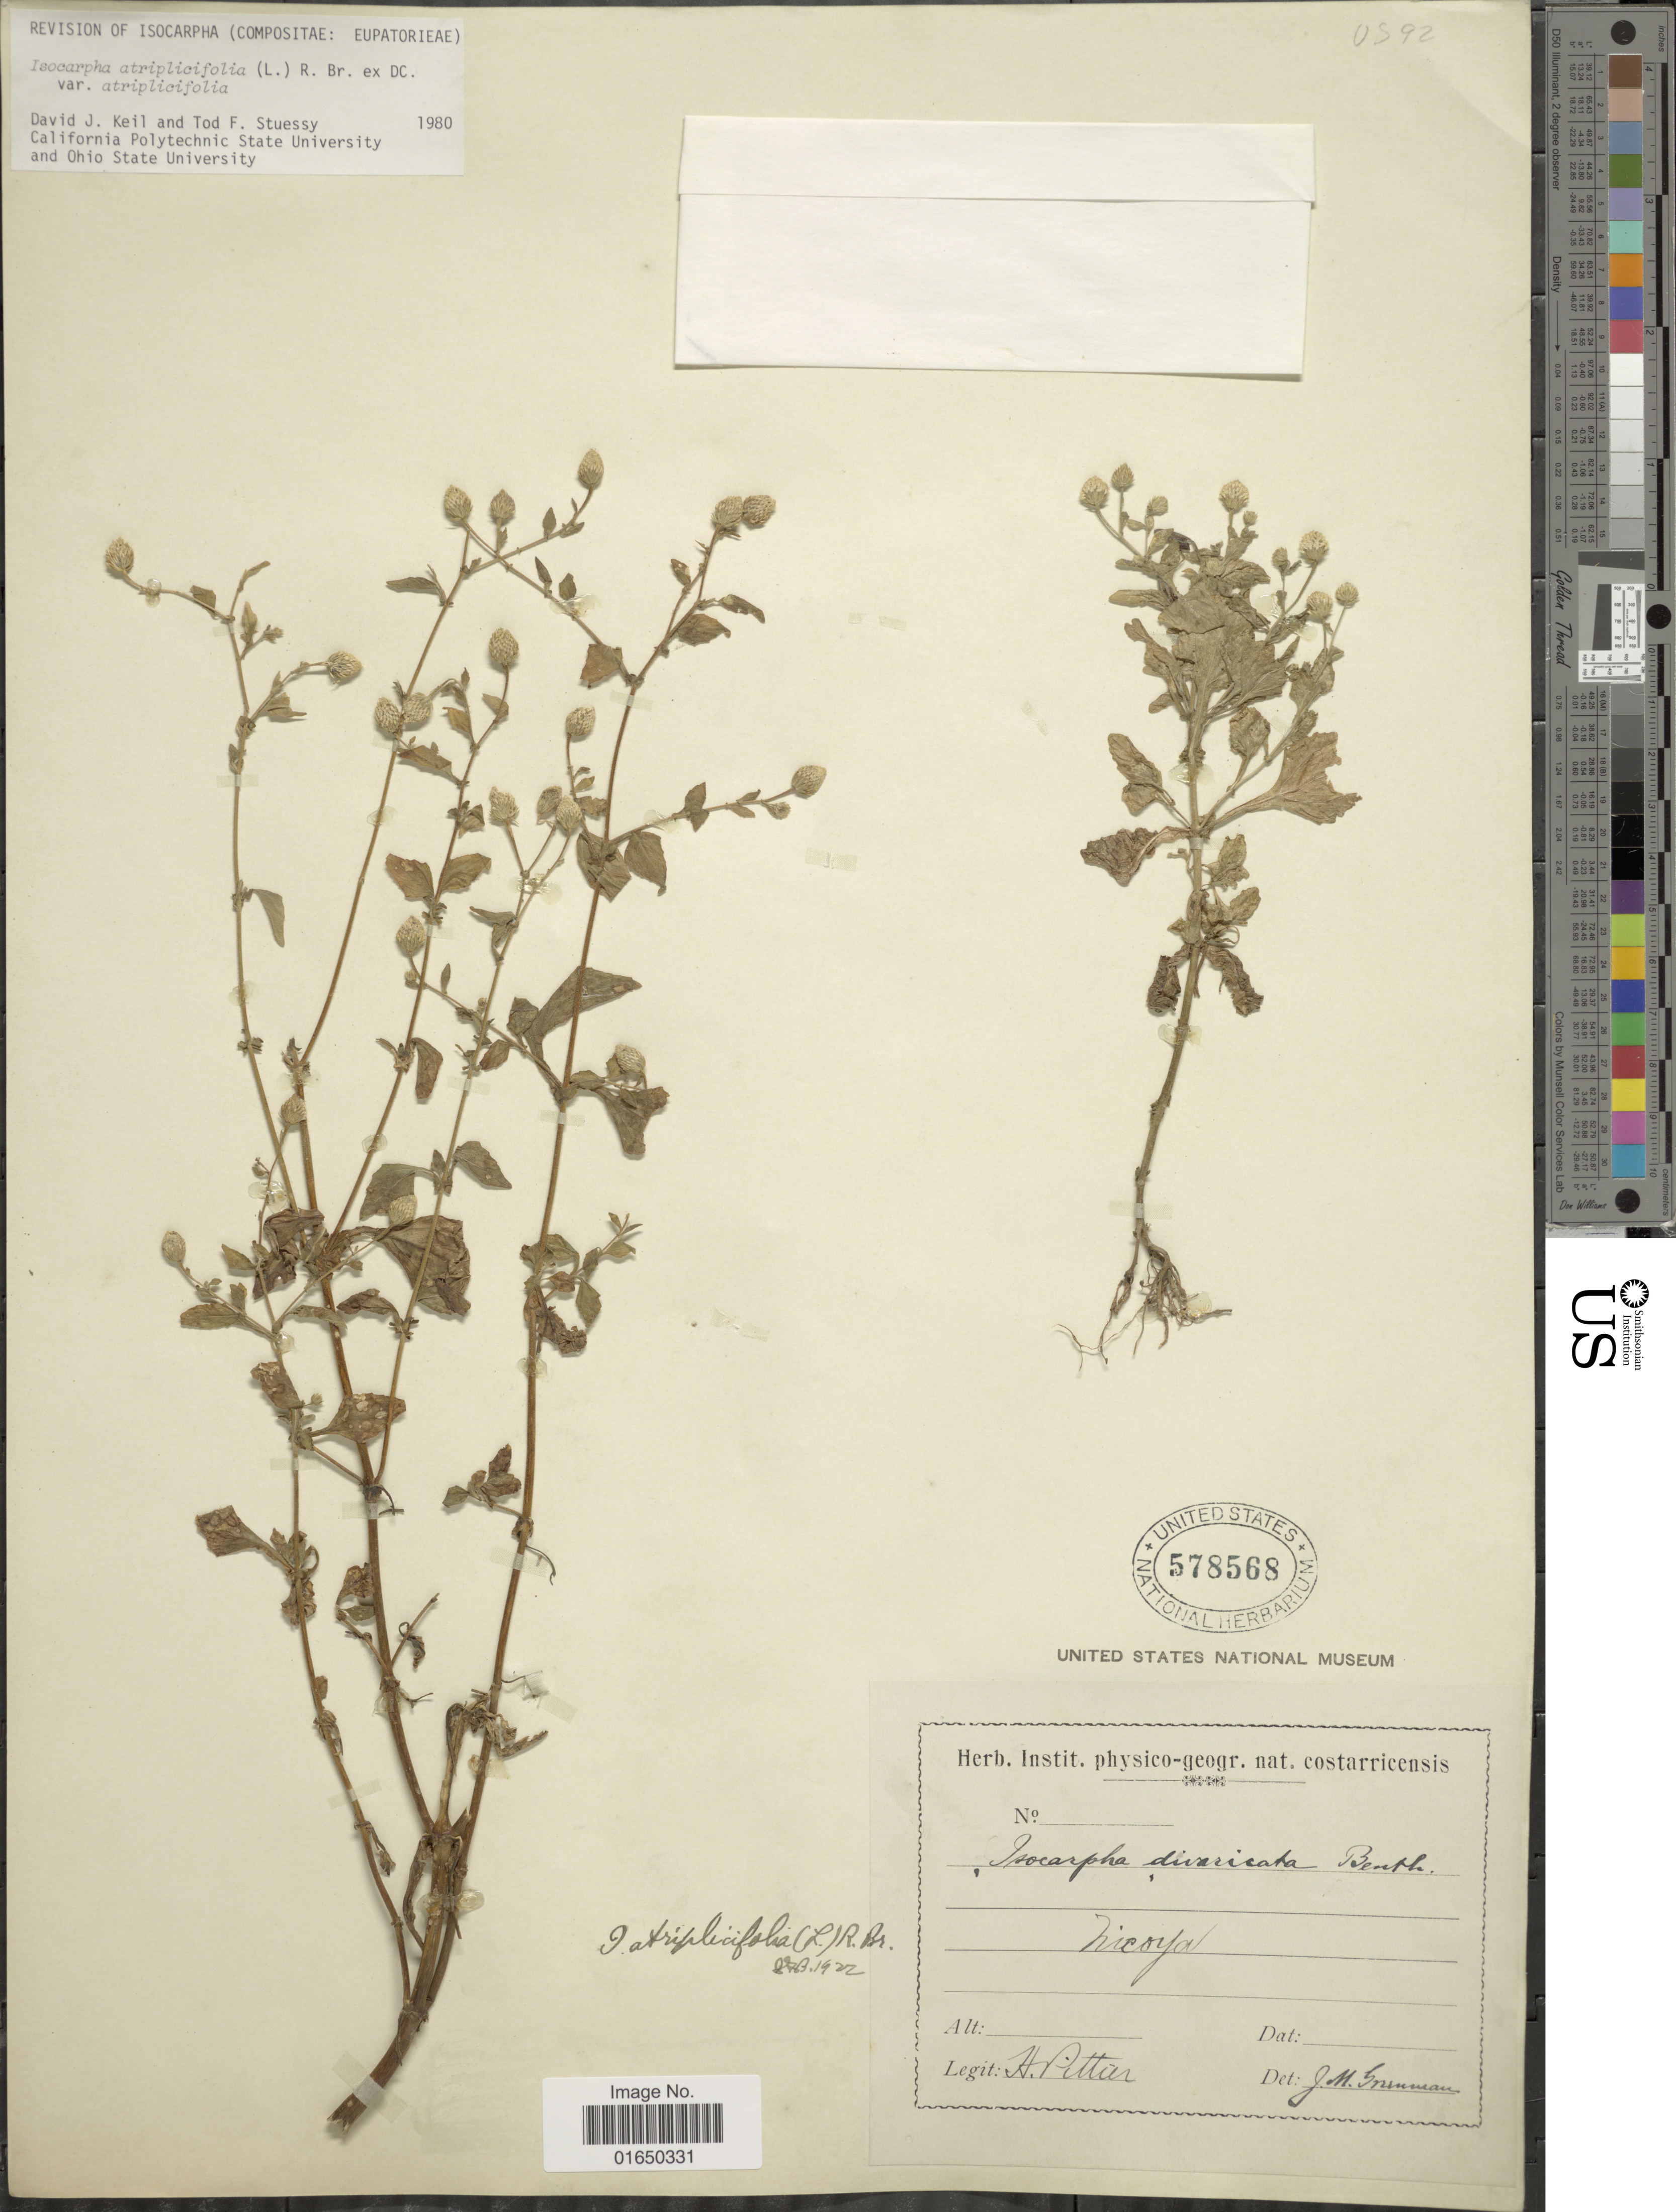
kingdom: Plantae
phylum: Tracheophyta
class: Magnoliopsida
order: Asterales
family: Asteraceae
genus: Isocarpha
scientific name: Isocarpha atriplicifolia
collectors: H. F. Pittier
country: Costa Rica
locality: Nicoya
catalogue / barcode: US 578568